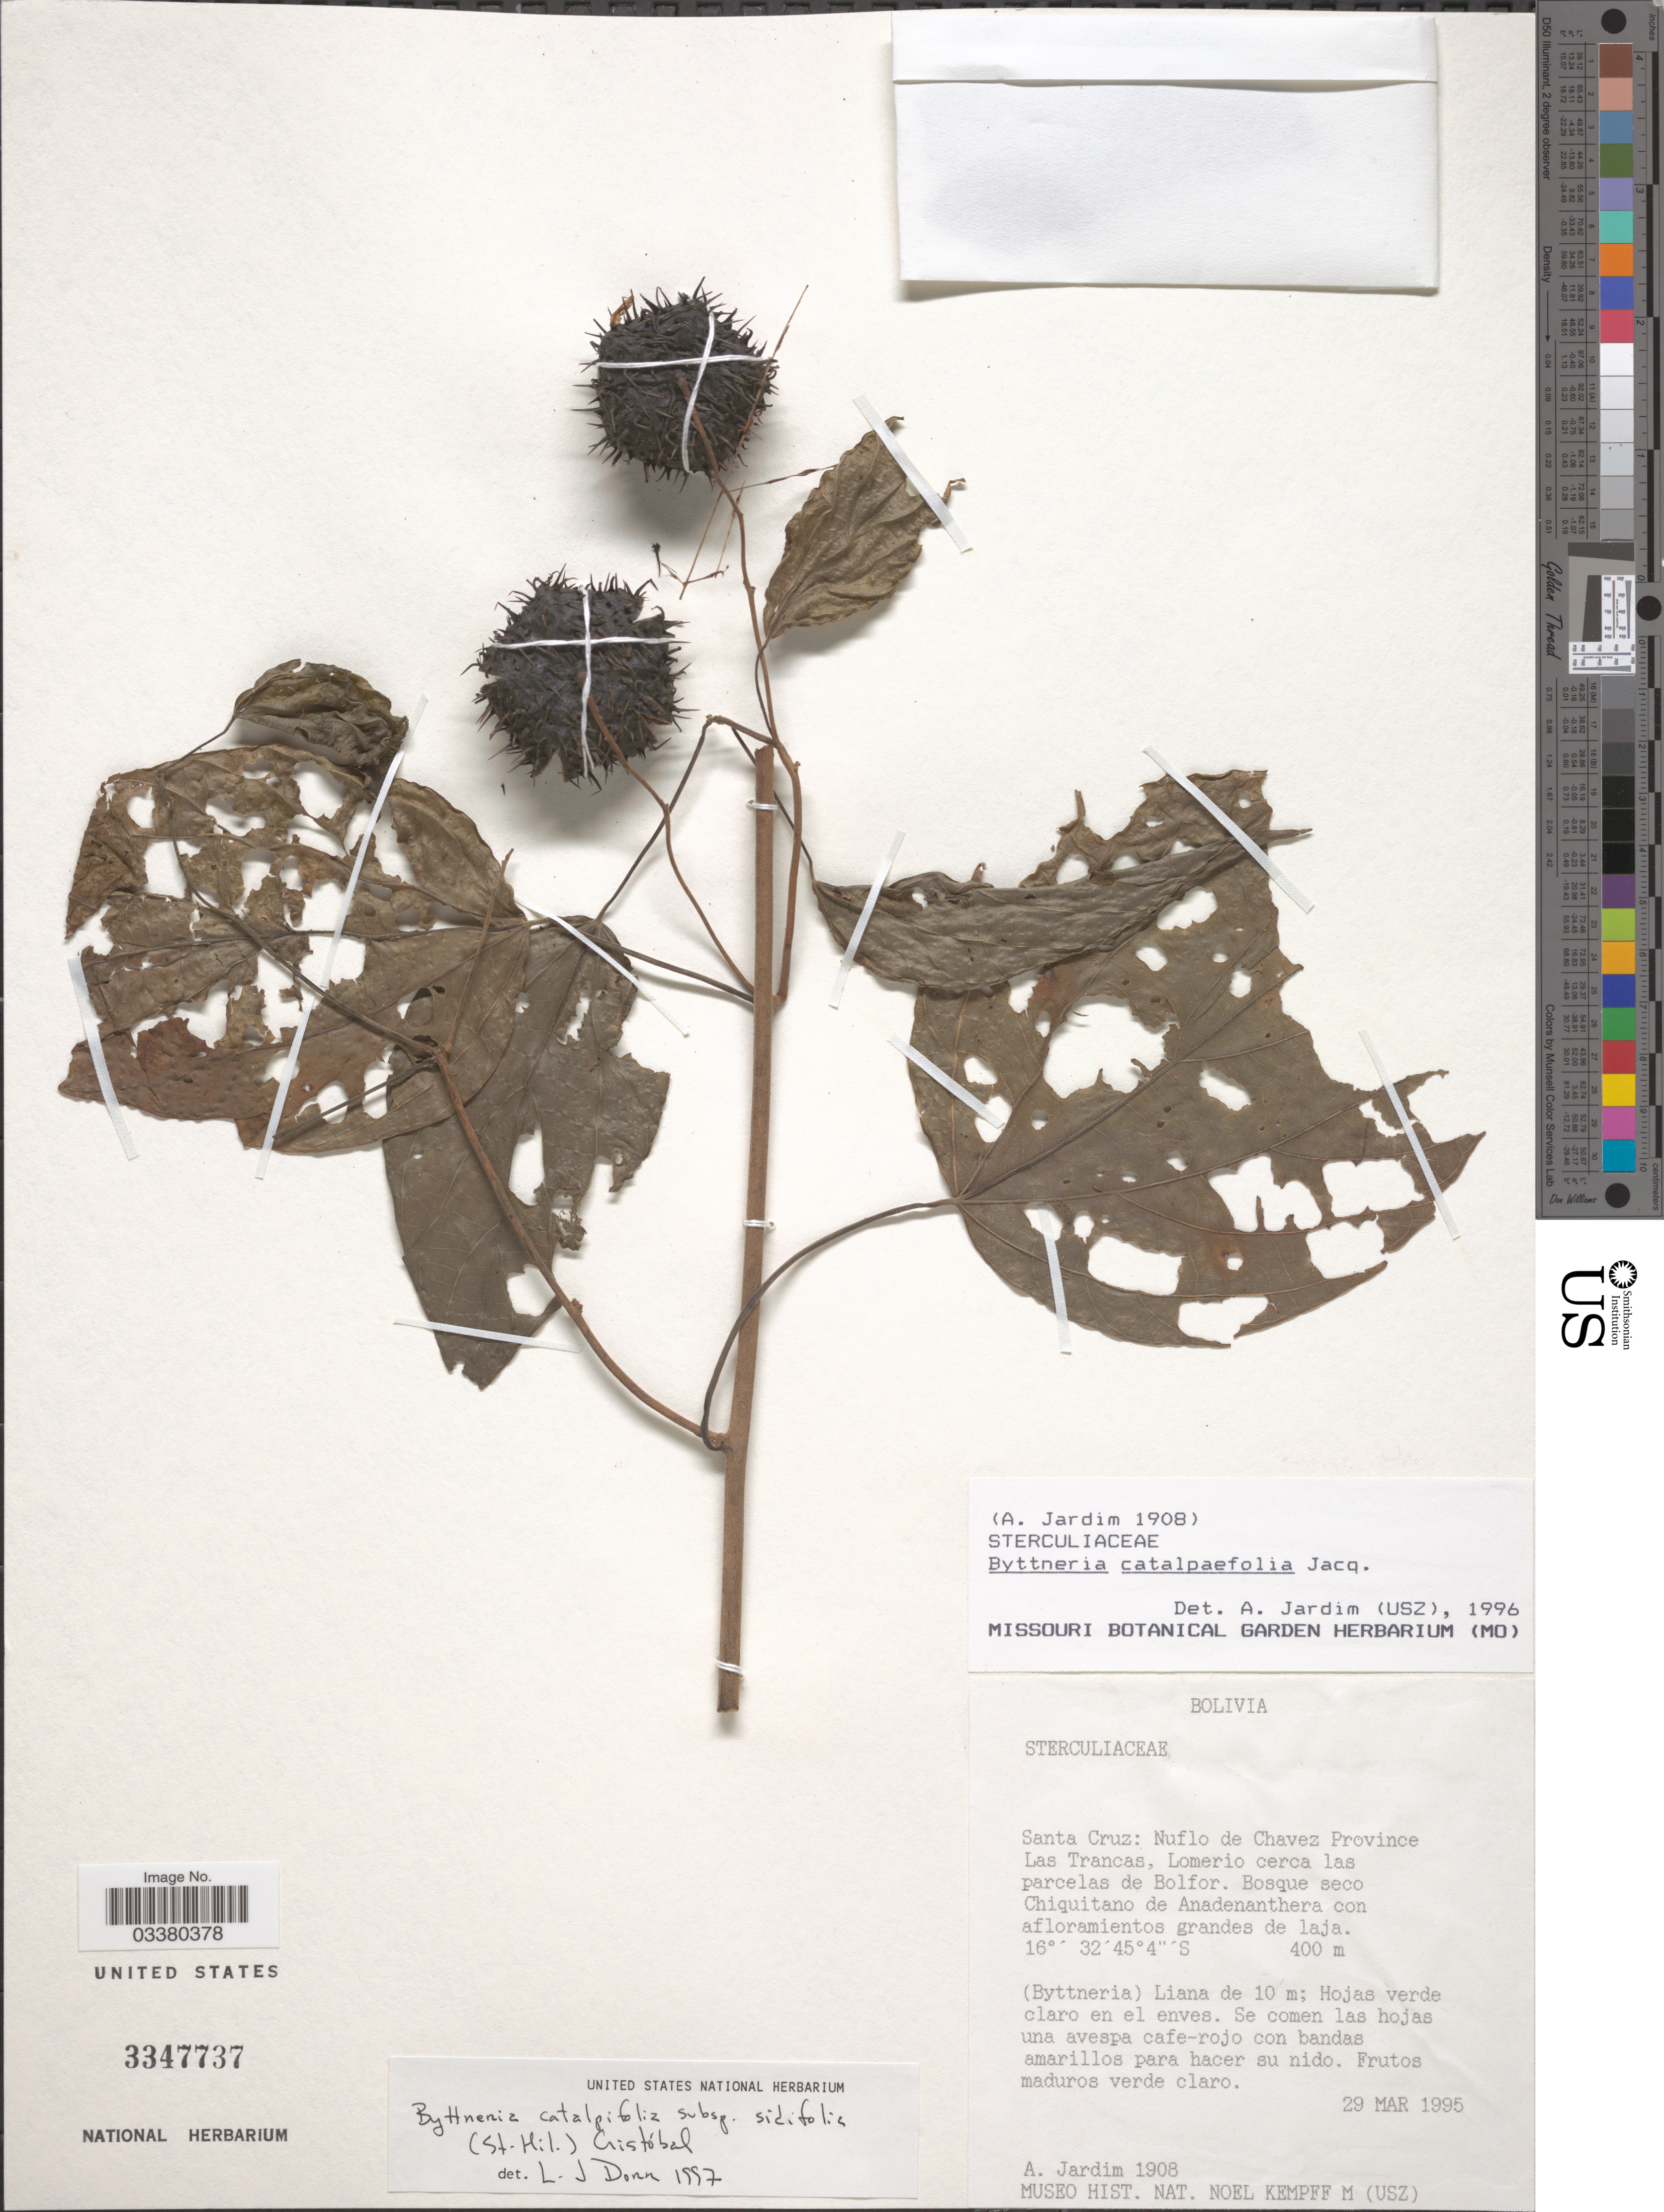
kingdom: Plantae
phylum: Tracheophyta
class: Magnoliopsida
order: Malvales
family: Malvaceae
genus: Byttneria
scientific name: Byttneria catalpifolia subsp. sidifolia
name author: (J. St.-Hil.) Cristóbal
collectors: A. Jardim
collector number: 1908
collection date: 1995-03-29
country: Bolivia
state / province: Santa Cruz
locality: Nuflo de Chavez Province. Las Trancas, Lomerio cerca las parcelas de Bolfor. Bosque seco Chiquitano de Anadenanthera con afloramientos grandes de laja.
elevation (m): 400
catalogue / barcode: US 3347737